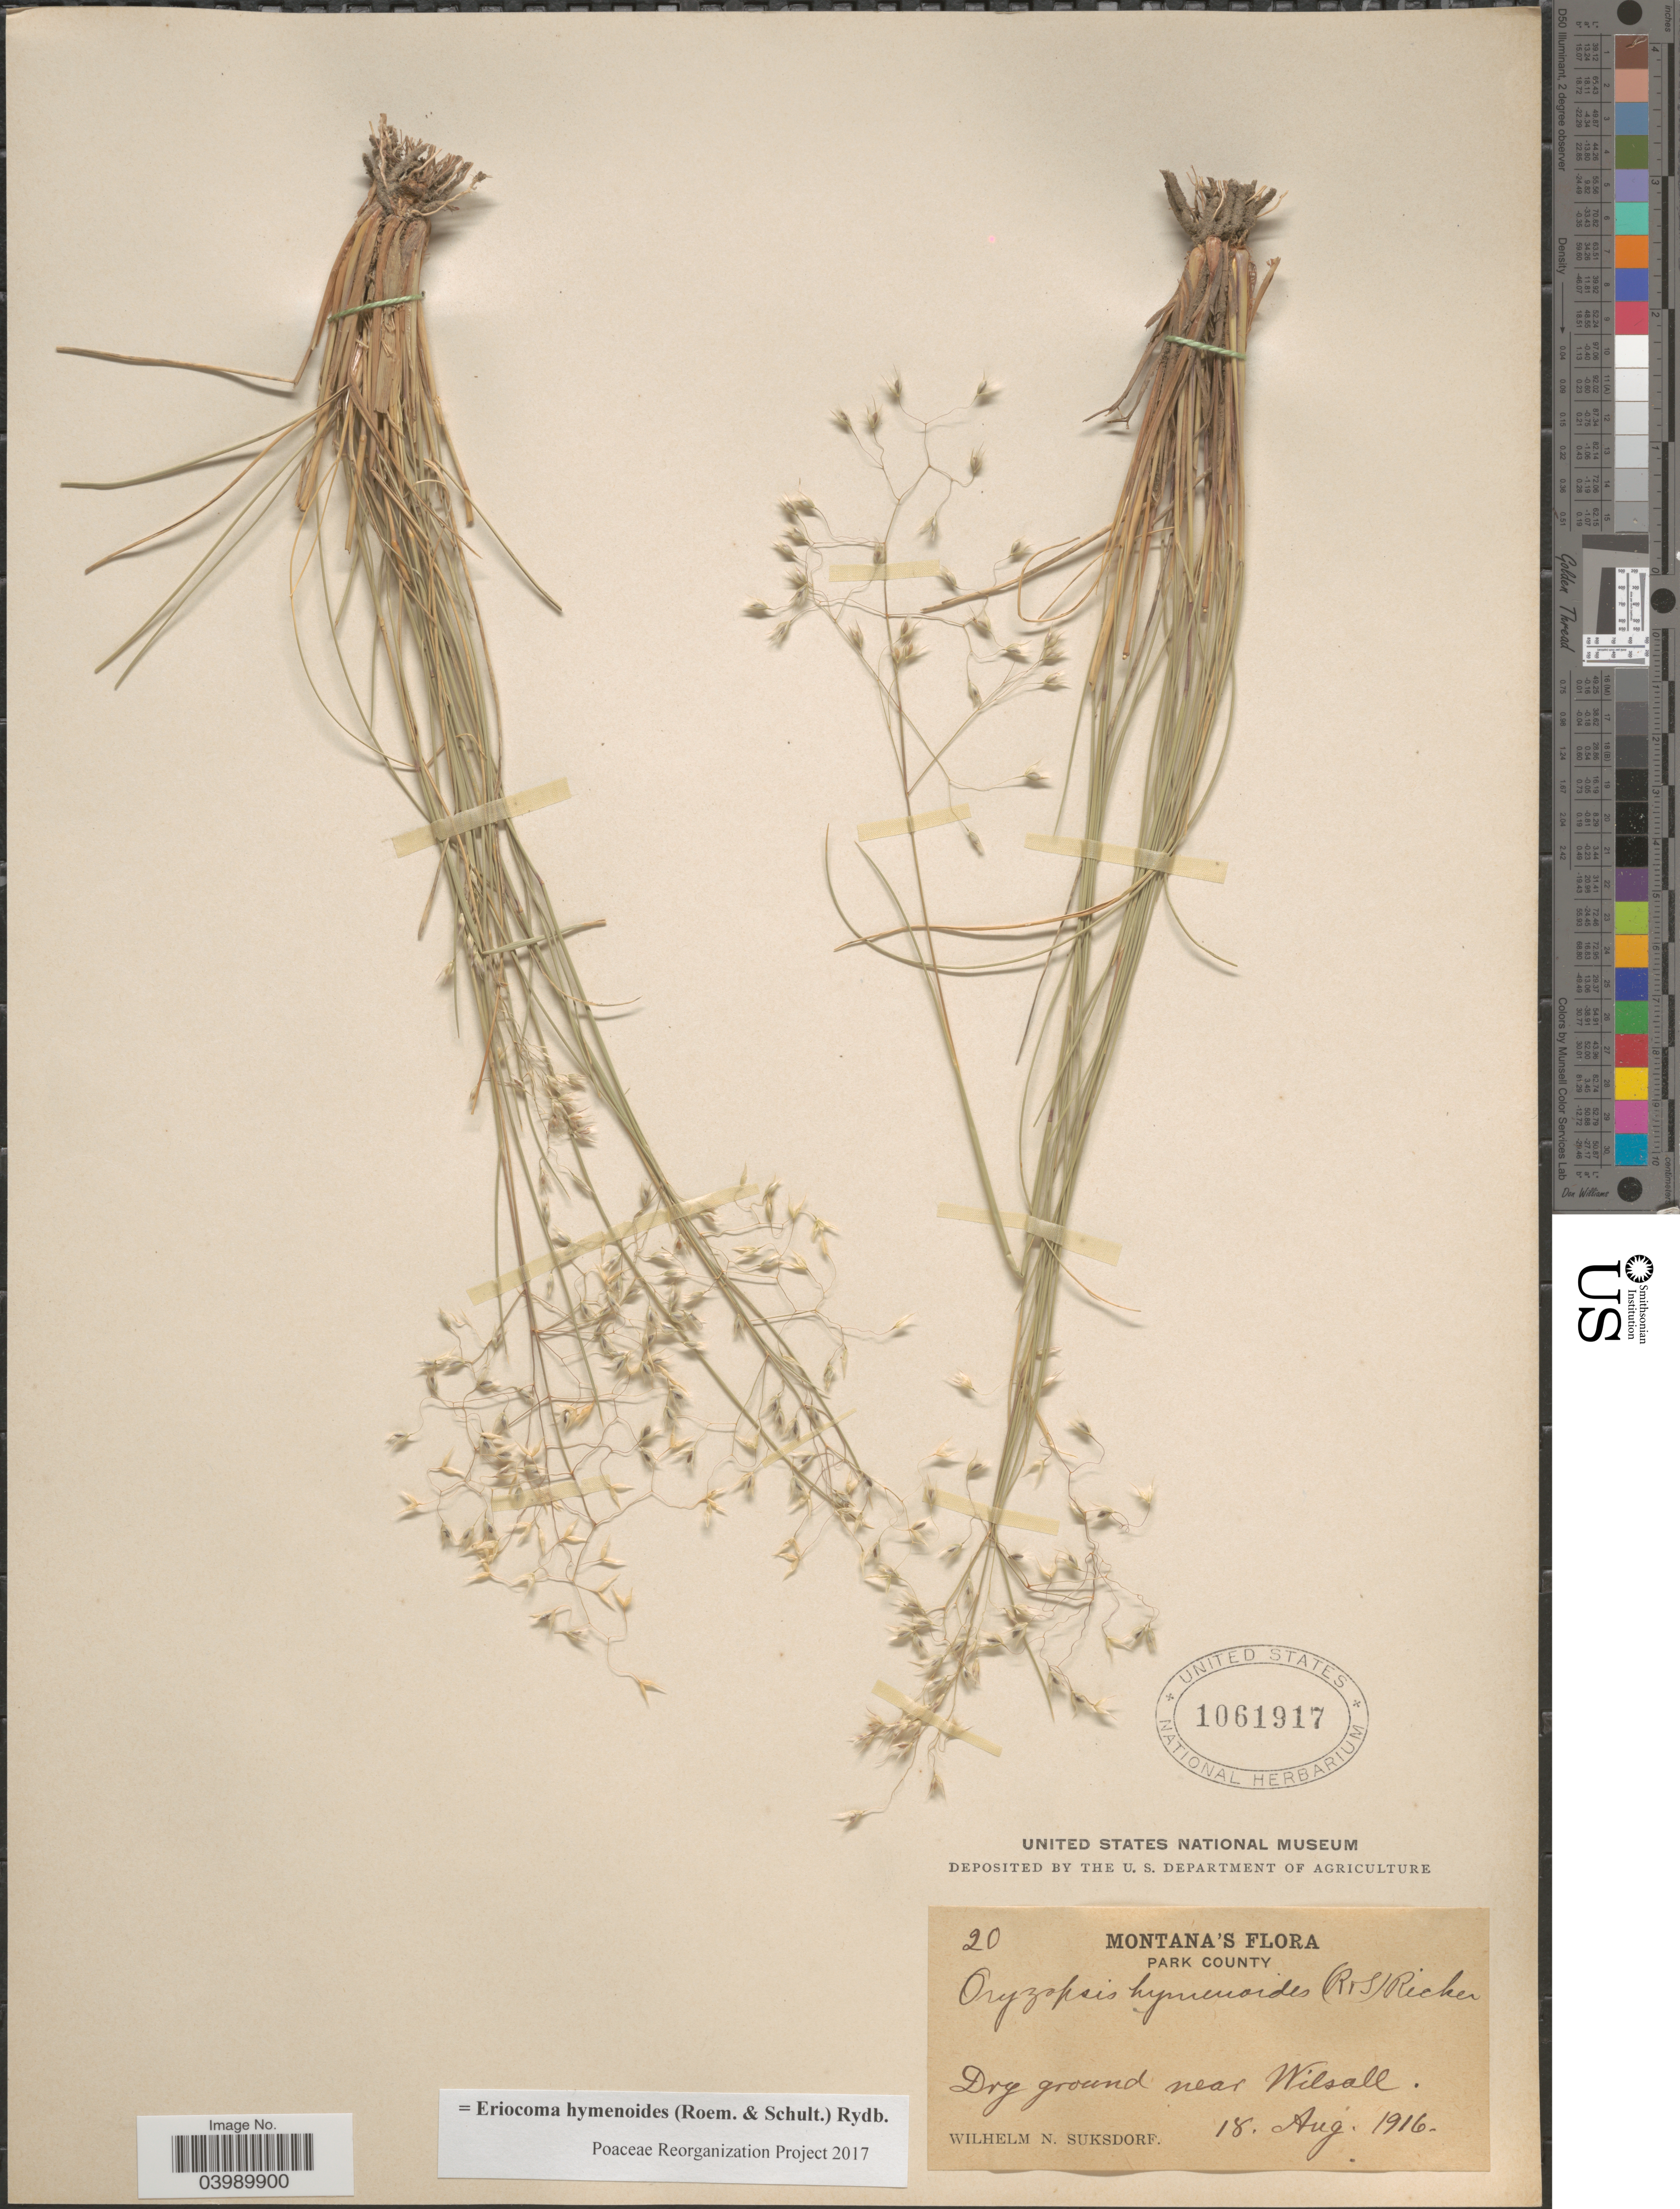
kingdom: Plantae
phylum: Tracheophyta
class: Liliopsida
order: Poales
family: Poaceae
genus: Eriocoma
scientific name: Eriocoma hymenoides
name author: (Roem. & Schult.) Rydb.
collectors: W. N. Suksdorf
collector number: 20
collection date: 1916-08-18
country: United States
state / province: Montana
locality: Park County. Dry ground near Wilsall.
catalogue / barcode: US 1061917